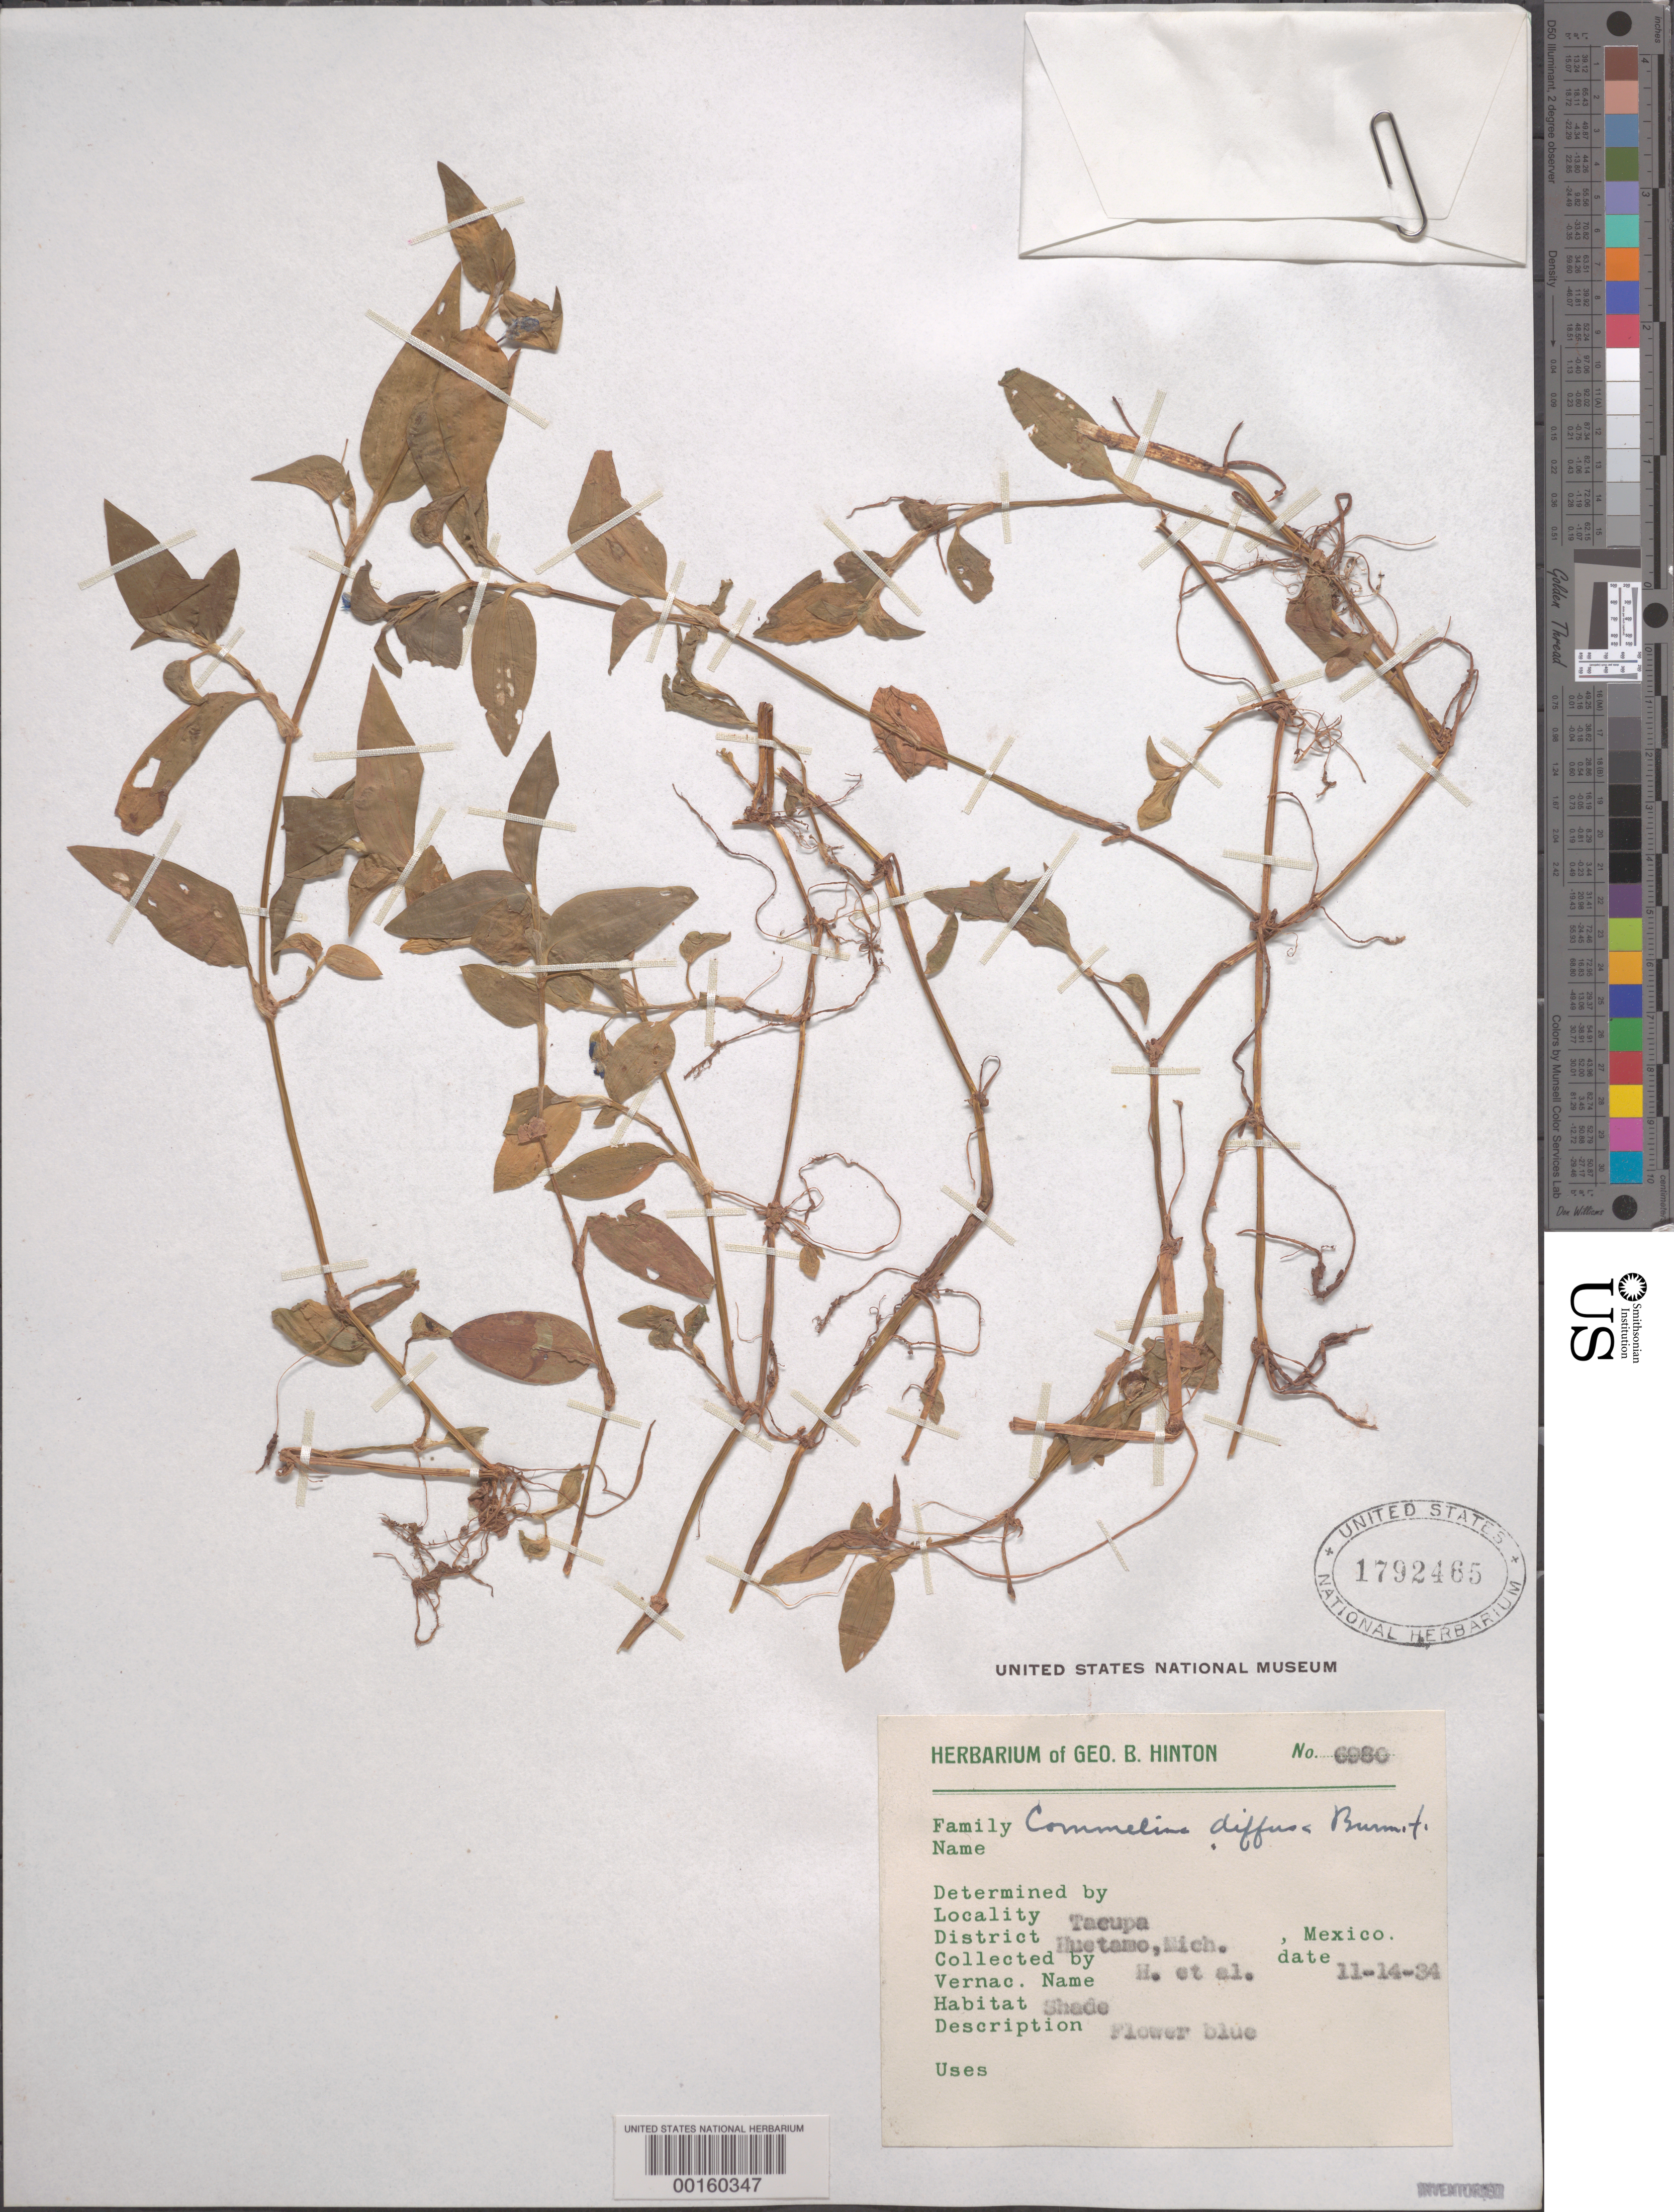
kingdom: Plantae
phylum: Tracheophyta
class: Liliopsida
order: Commelinales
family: Commelinaceae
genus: Commelina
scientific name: Commelina diffusa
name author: Burm. f.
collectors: G. B. Hinton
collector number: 6980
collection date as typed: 14 Nov 1934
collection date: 1934-11-14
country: Mexico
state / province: Michoacán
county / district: Huetamo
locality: Tacupa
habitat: Shaded area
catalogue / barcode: US 1792465